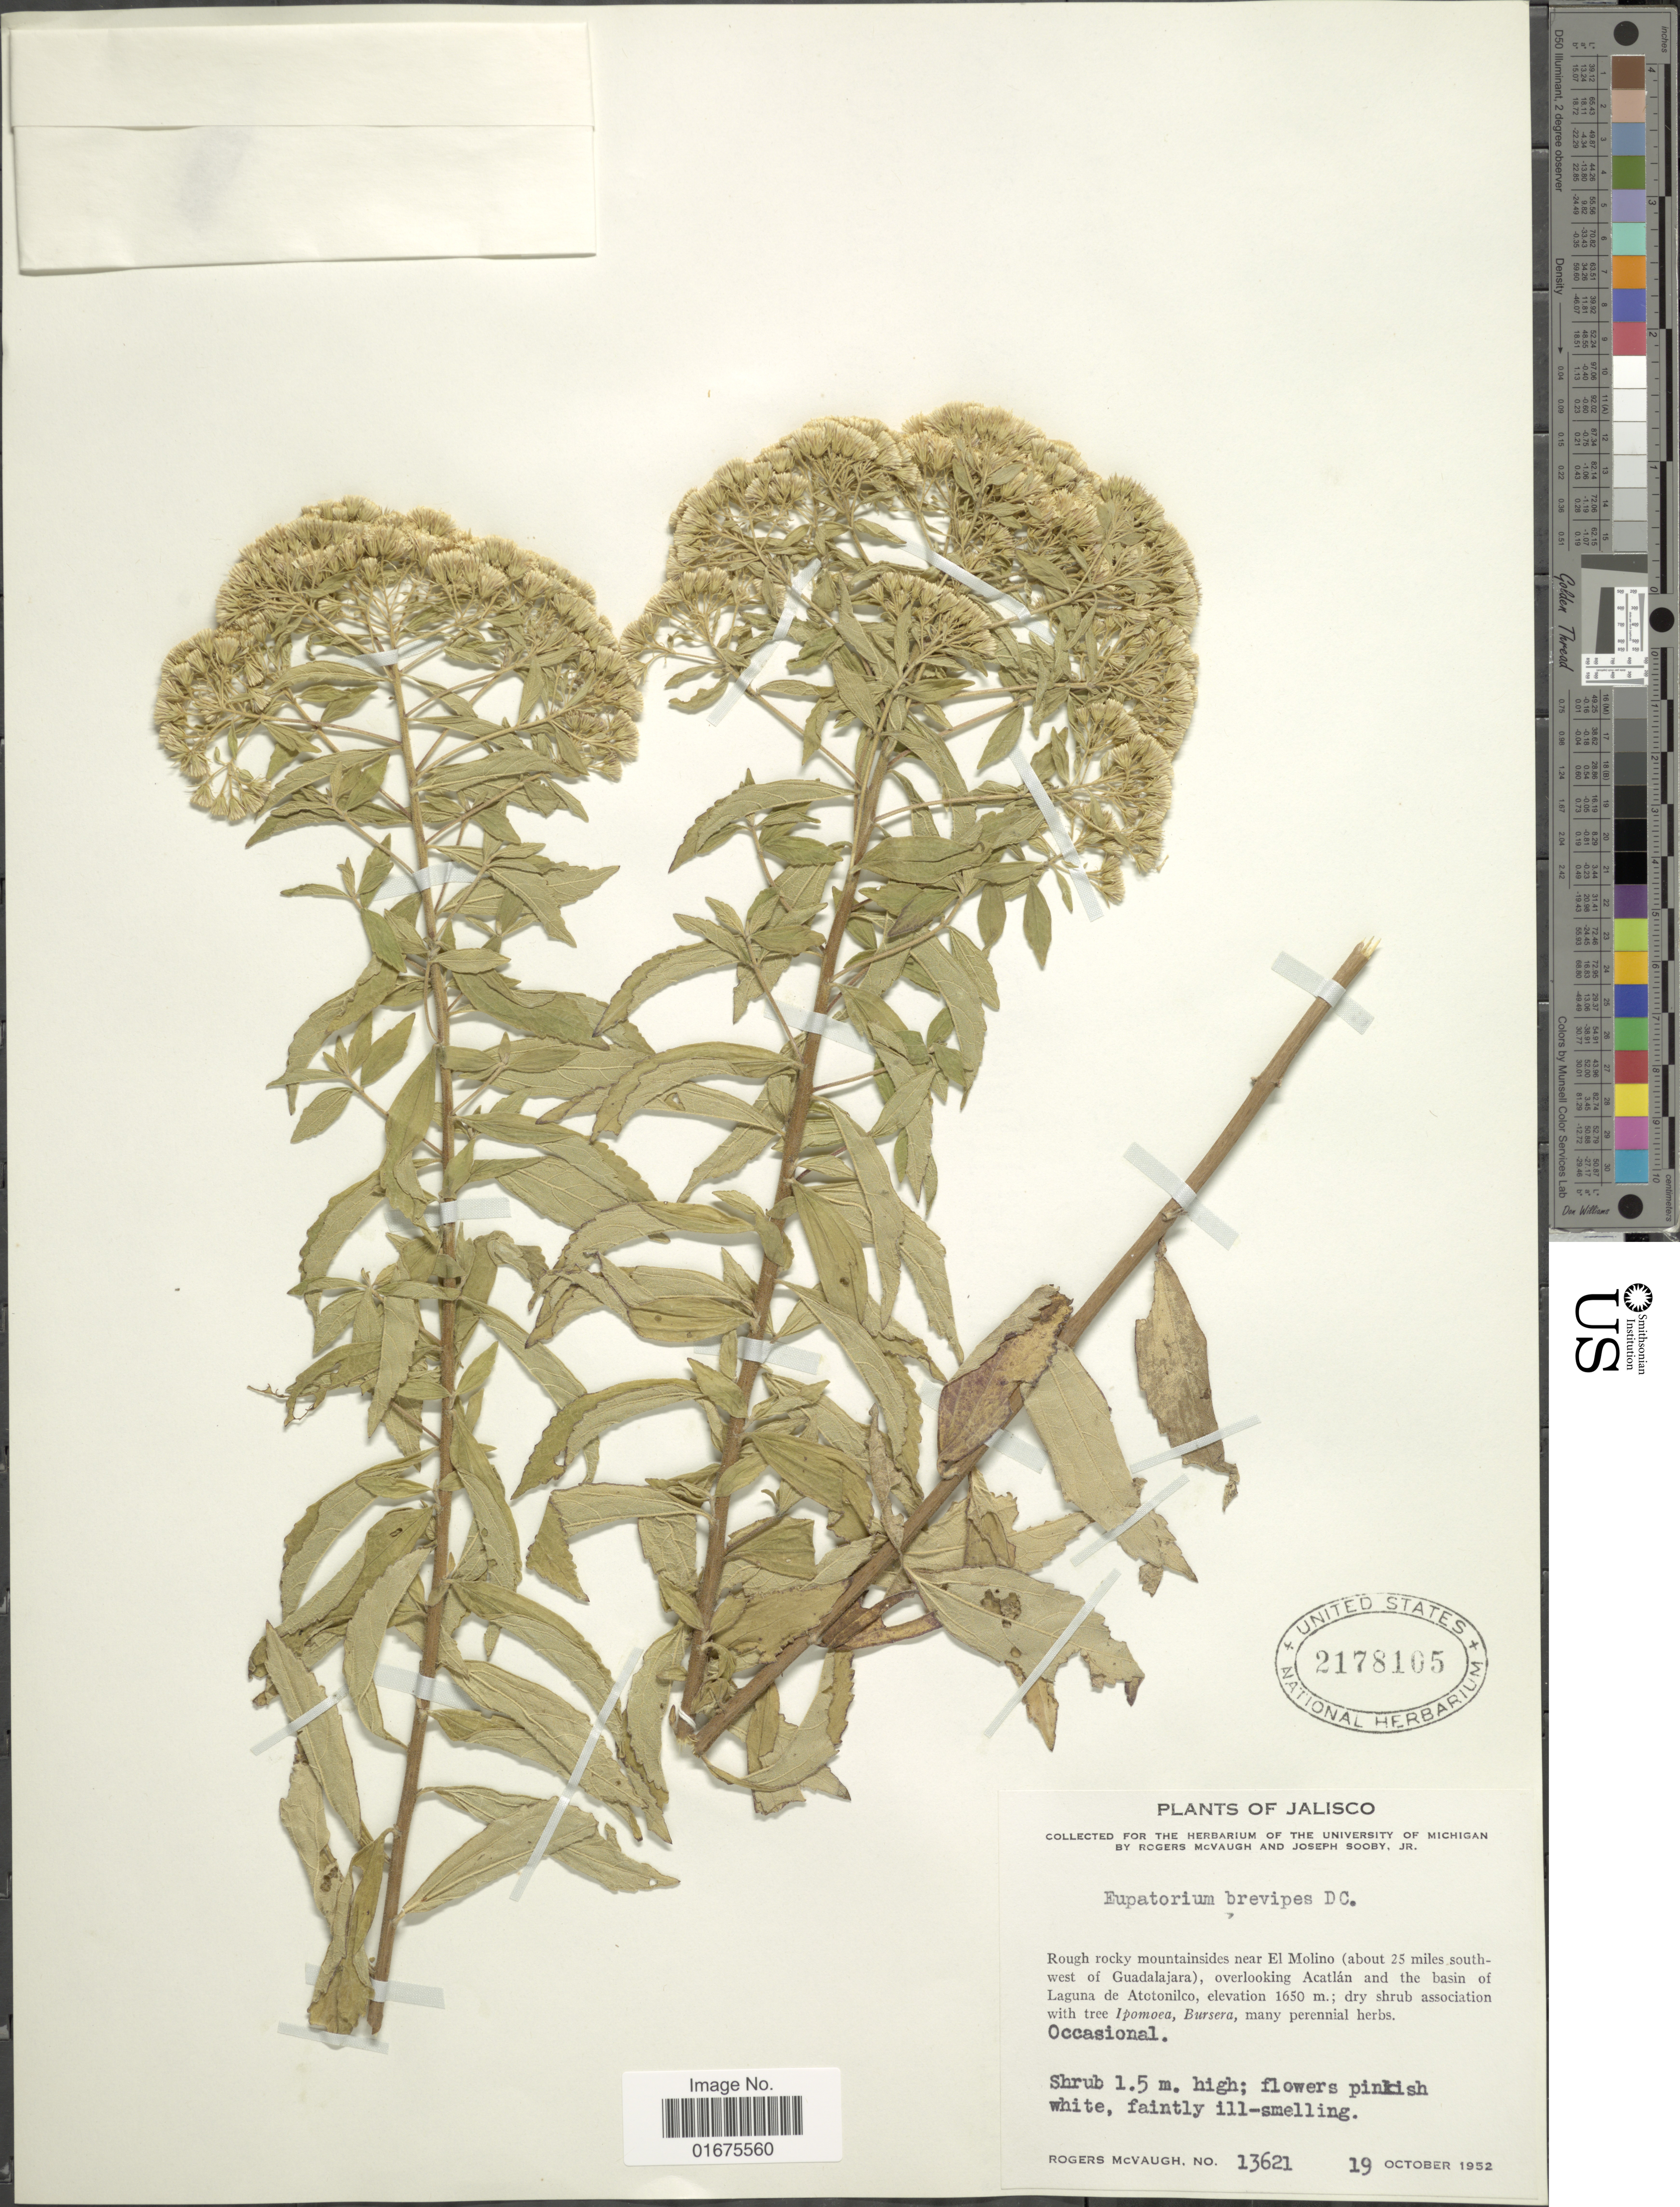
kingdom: Plantae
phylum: Tracheophyta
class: Magnoliopsida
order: Asterales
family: Asteraceae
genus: Ageratina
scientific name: Ageratina brevipes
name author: (DC.) R.M. King & H. Rob.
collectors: R. McVaugh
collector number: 13621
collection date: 1952-10-19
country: Mexico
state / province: Jalisco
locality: Rough rocky mountainside near El Molino (about 25 miles southwestof Guadalajara), overlooking Acatlan and the basin of Laguna de Atotonilco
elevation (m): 1650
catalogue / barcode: US 2178105